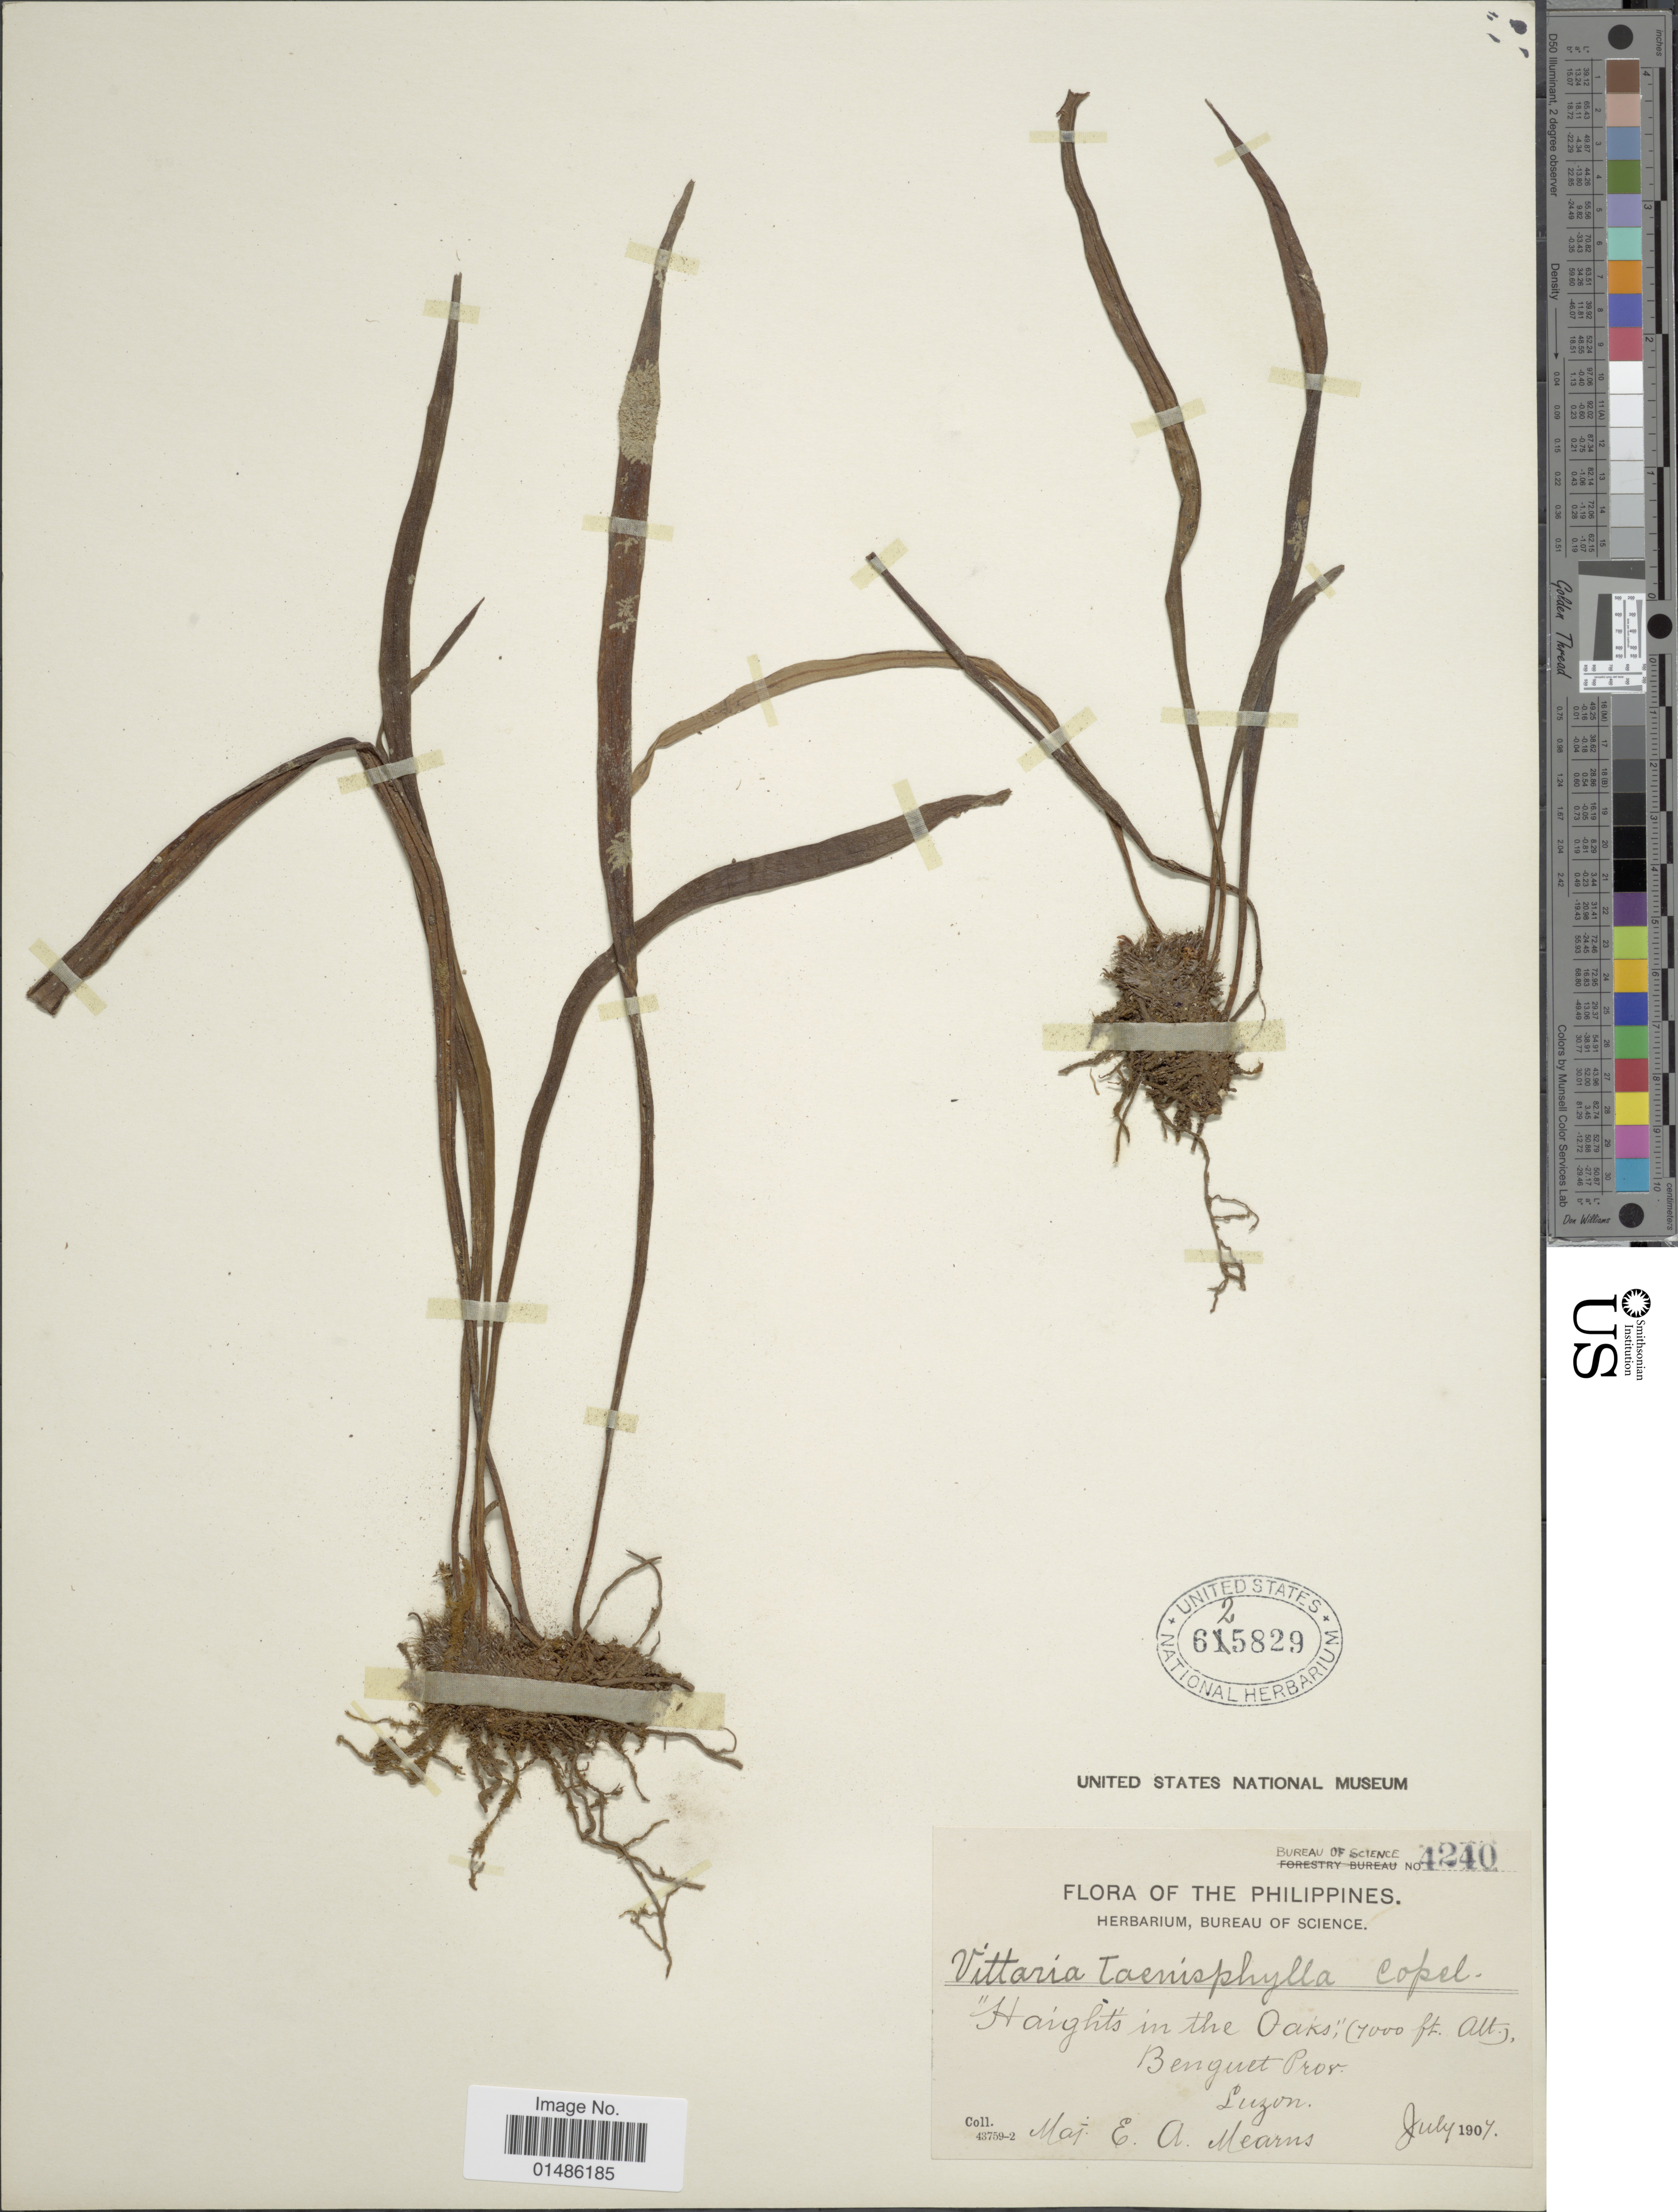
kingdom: Plantae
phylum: Tracheophyta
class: Polypodiopsida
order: Polypodiales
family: Pteridaceae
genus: Haplopteris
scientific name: Haplopteris taeniophylla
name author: (Copel.) E.H. Crane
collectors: E. A. Mearns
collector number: Bureau of Science 4240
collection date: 1907-07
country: Philippines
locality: Haights in the Oaks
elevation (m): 2134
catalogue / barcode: US 625829